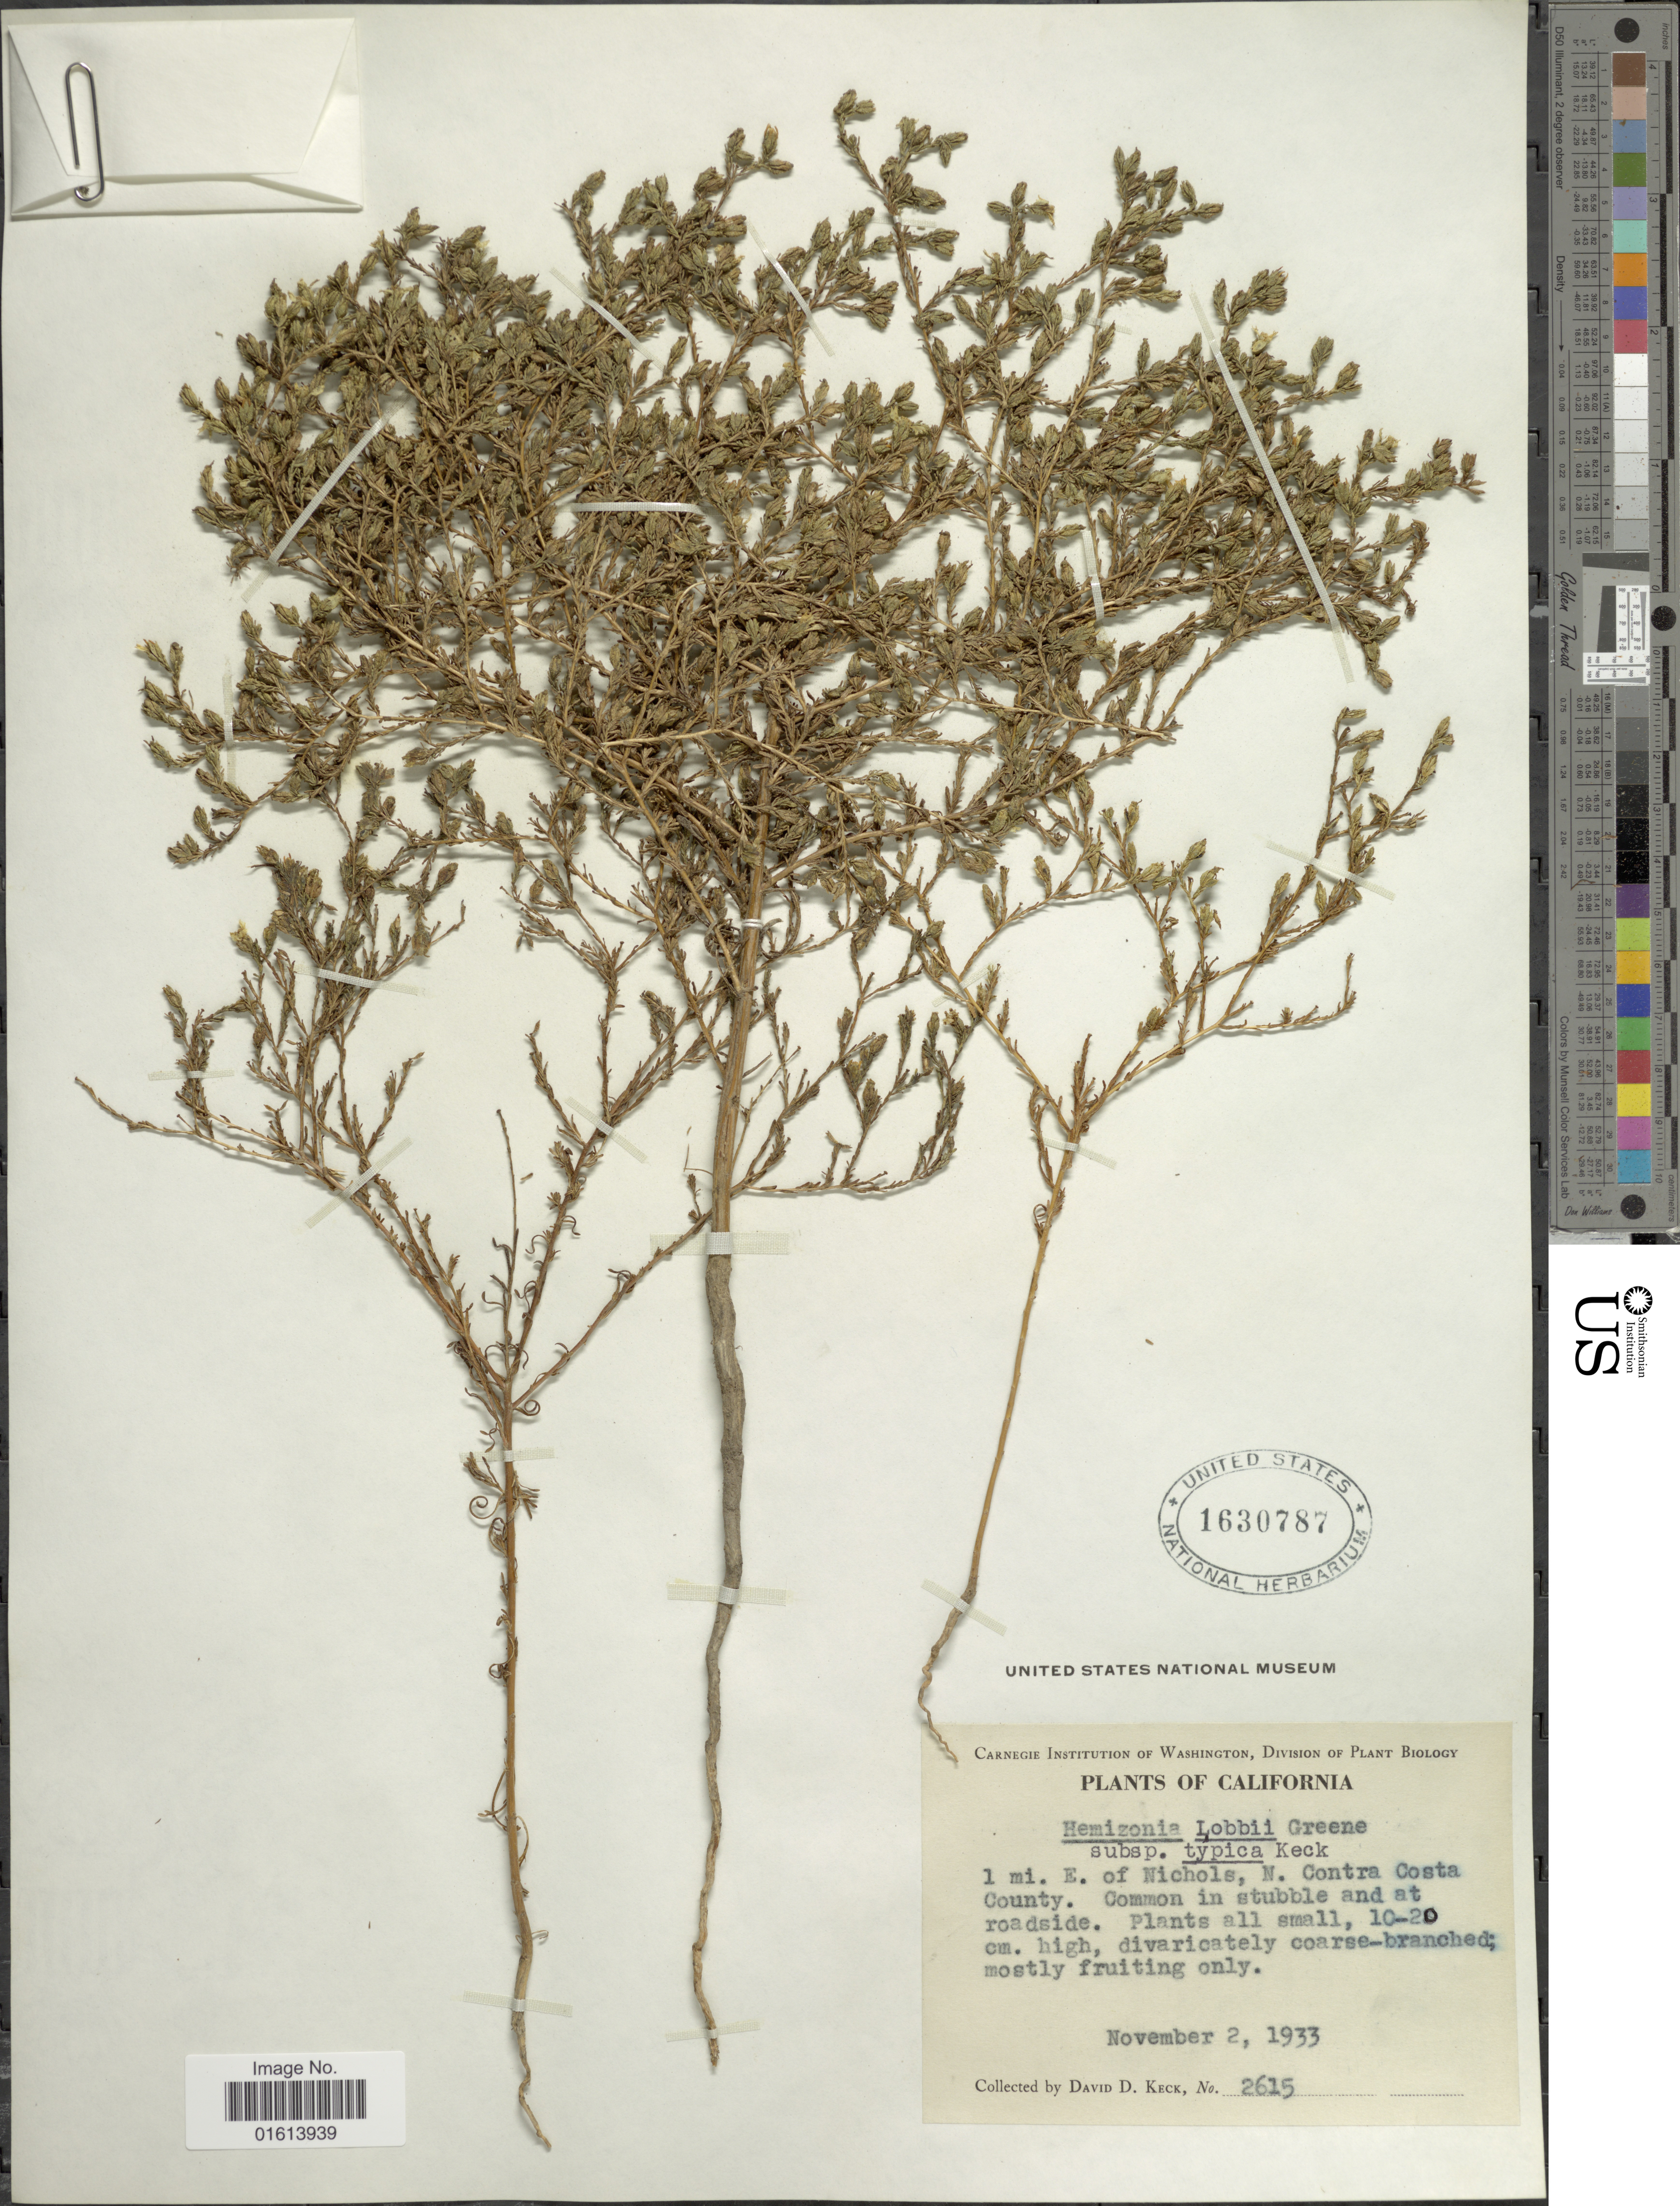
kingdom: Plantae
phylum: Tracheophyta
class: Magnoliopsida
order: Asterales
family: Asteraceae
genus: Deinandra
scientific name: Deinandra lobbii subsp. lobbii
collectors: D. D. Keck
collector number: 2615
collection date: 1933-11-02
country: United States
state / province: California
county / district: Contra Costa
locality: California. 1 mi. E. of Nichols, N. Contra Costa County.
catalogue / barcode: US 1630787